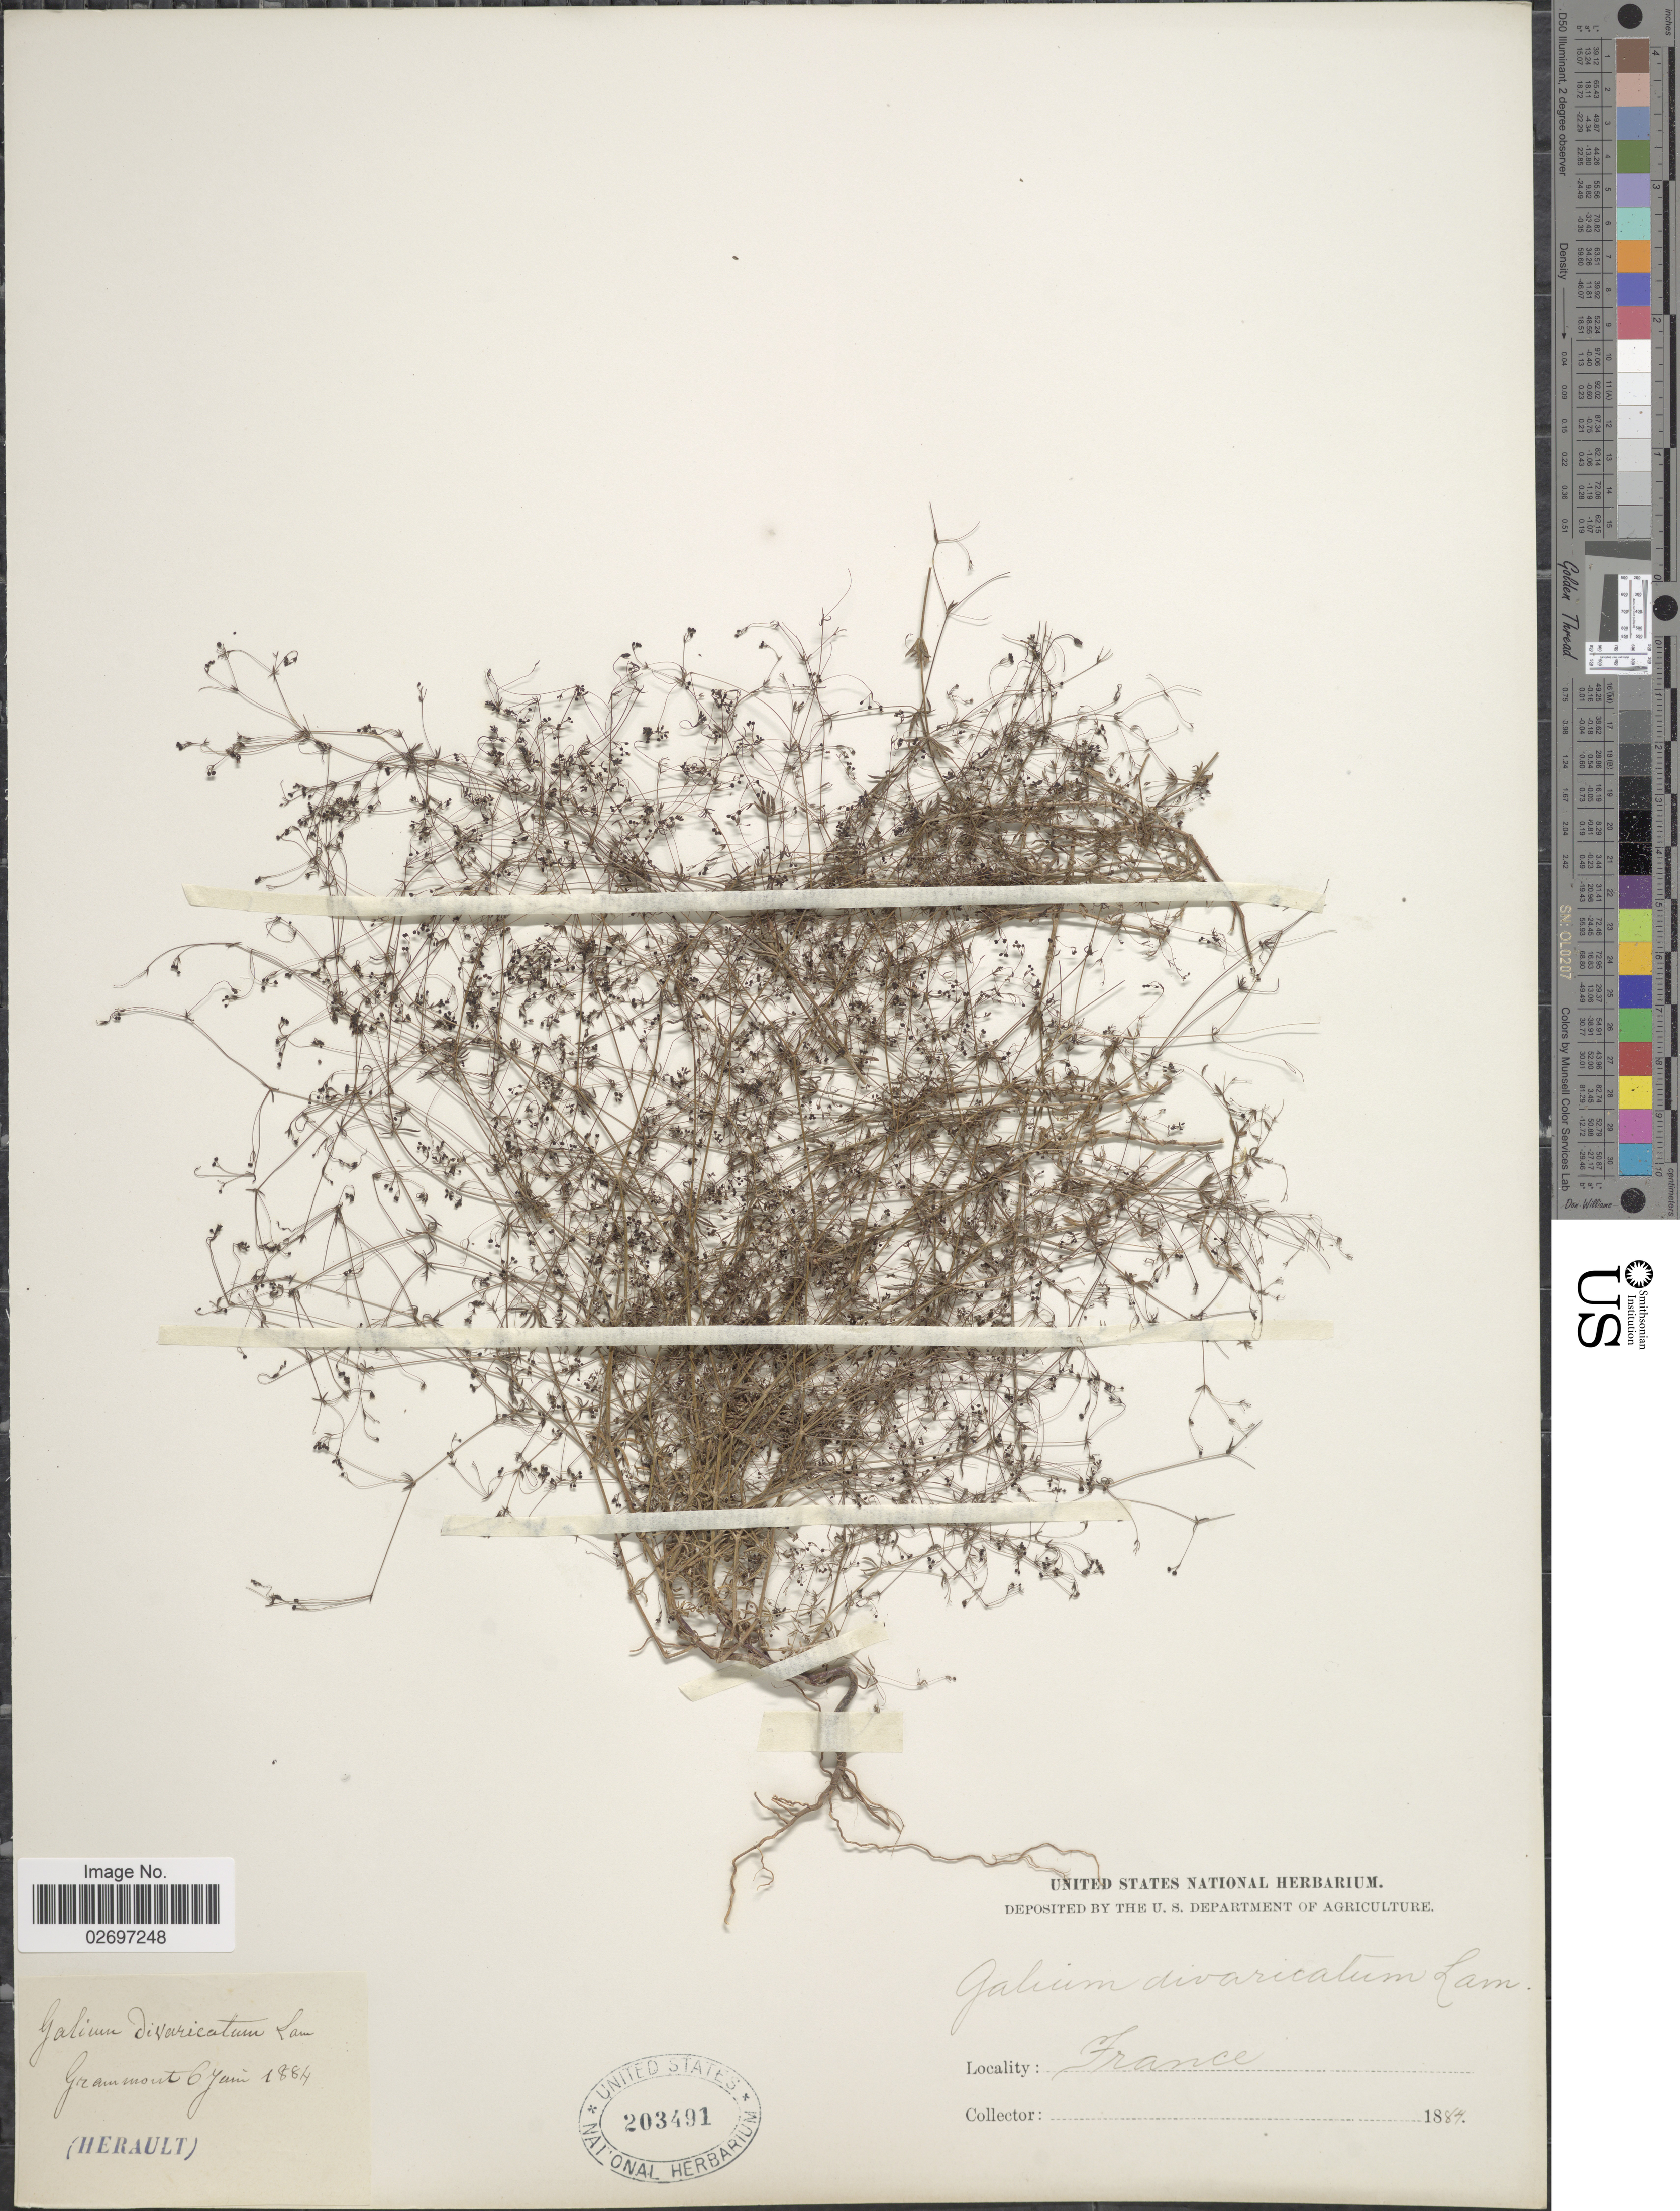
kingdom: Plantae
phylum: Tracheophyta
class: Magnoliopsida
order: Gentianales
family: Rubiaceae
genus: Galium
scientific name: Galium divaricatum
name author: Pourr. ex Lam.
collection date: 1884-06-06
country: France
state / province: Occitanie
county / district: Hérault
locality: Grammont (Herault)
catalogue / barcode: US 203491